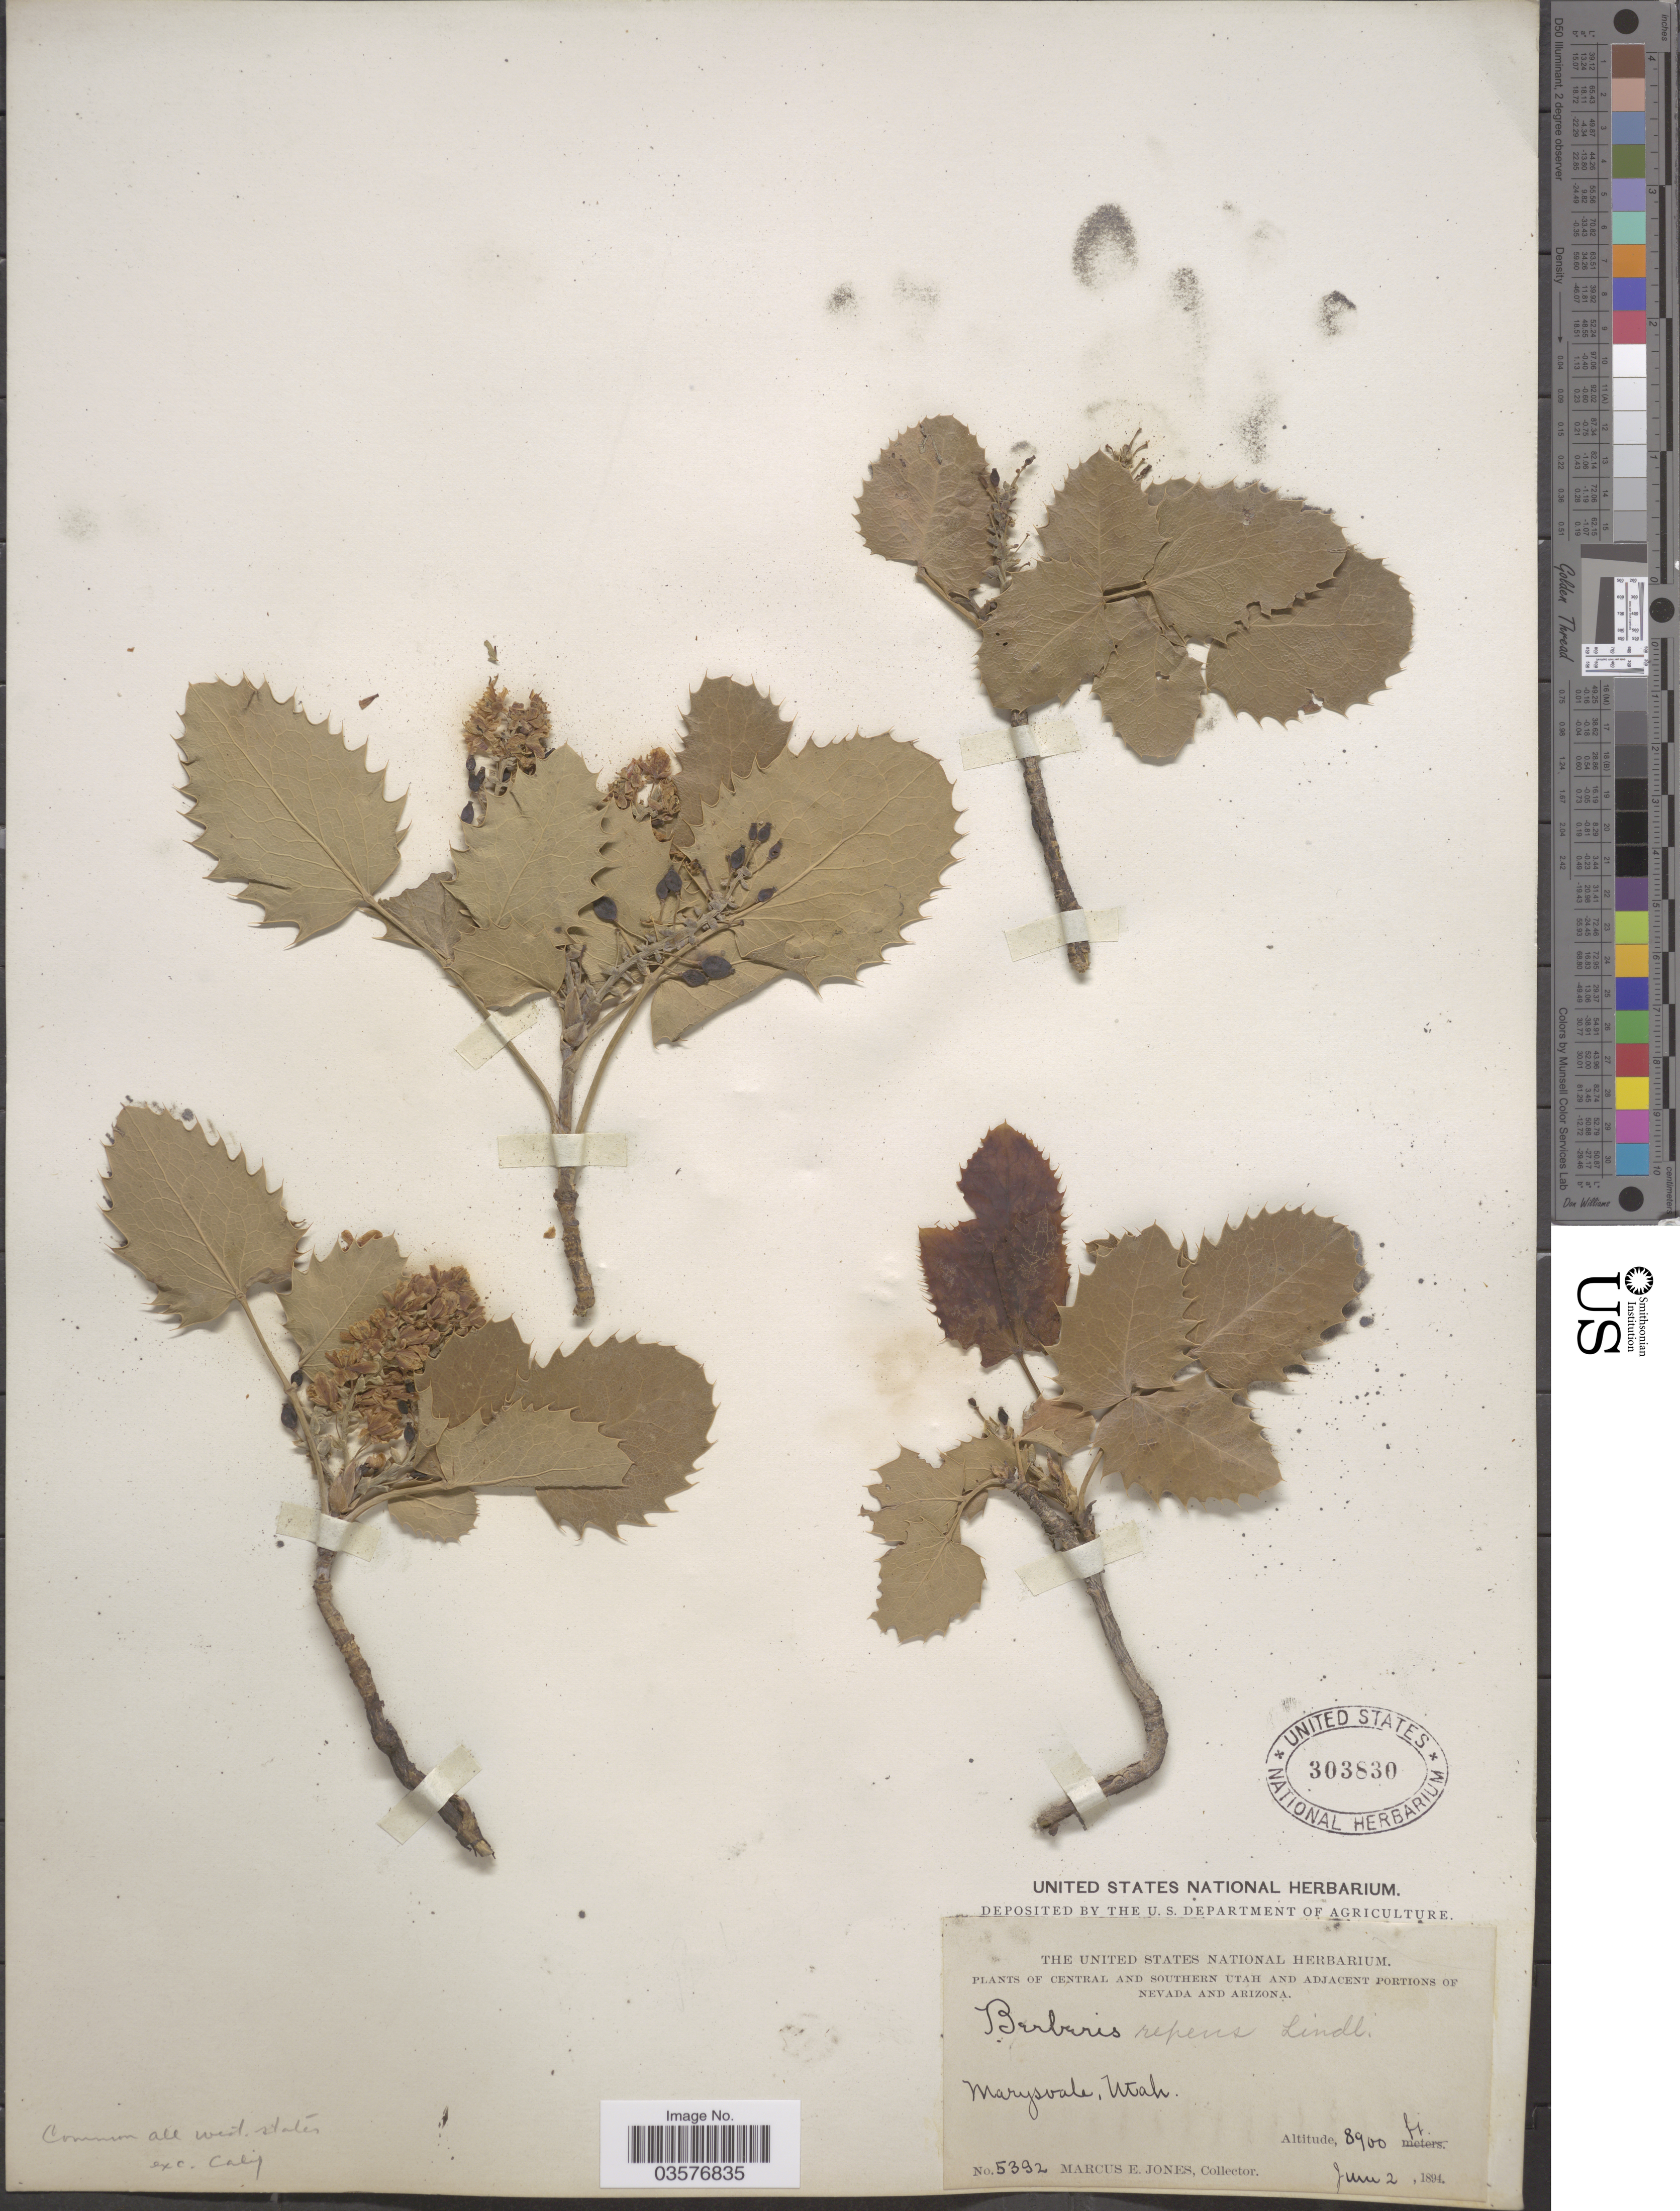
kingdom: Plantae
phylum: Tracheophyta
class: Magnoliopsida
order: Ranunculales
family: Berberidaceae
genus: Mahonia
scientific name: Mahonia repens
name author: (Lindl.) G. Don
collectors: M. E. Jones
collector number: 5392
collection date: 1894-06-02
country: United States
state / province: Utah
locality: Central and Southern Utah. Marysvale.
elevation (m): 2713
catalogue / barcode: US 303830